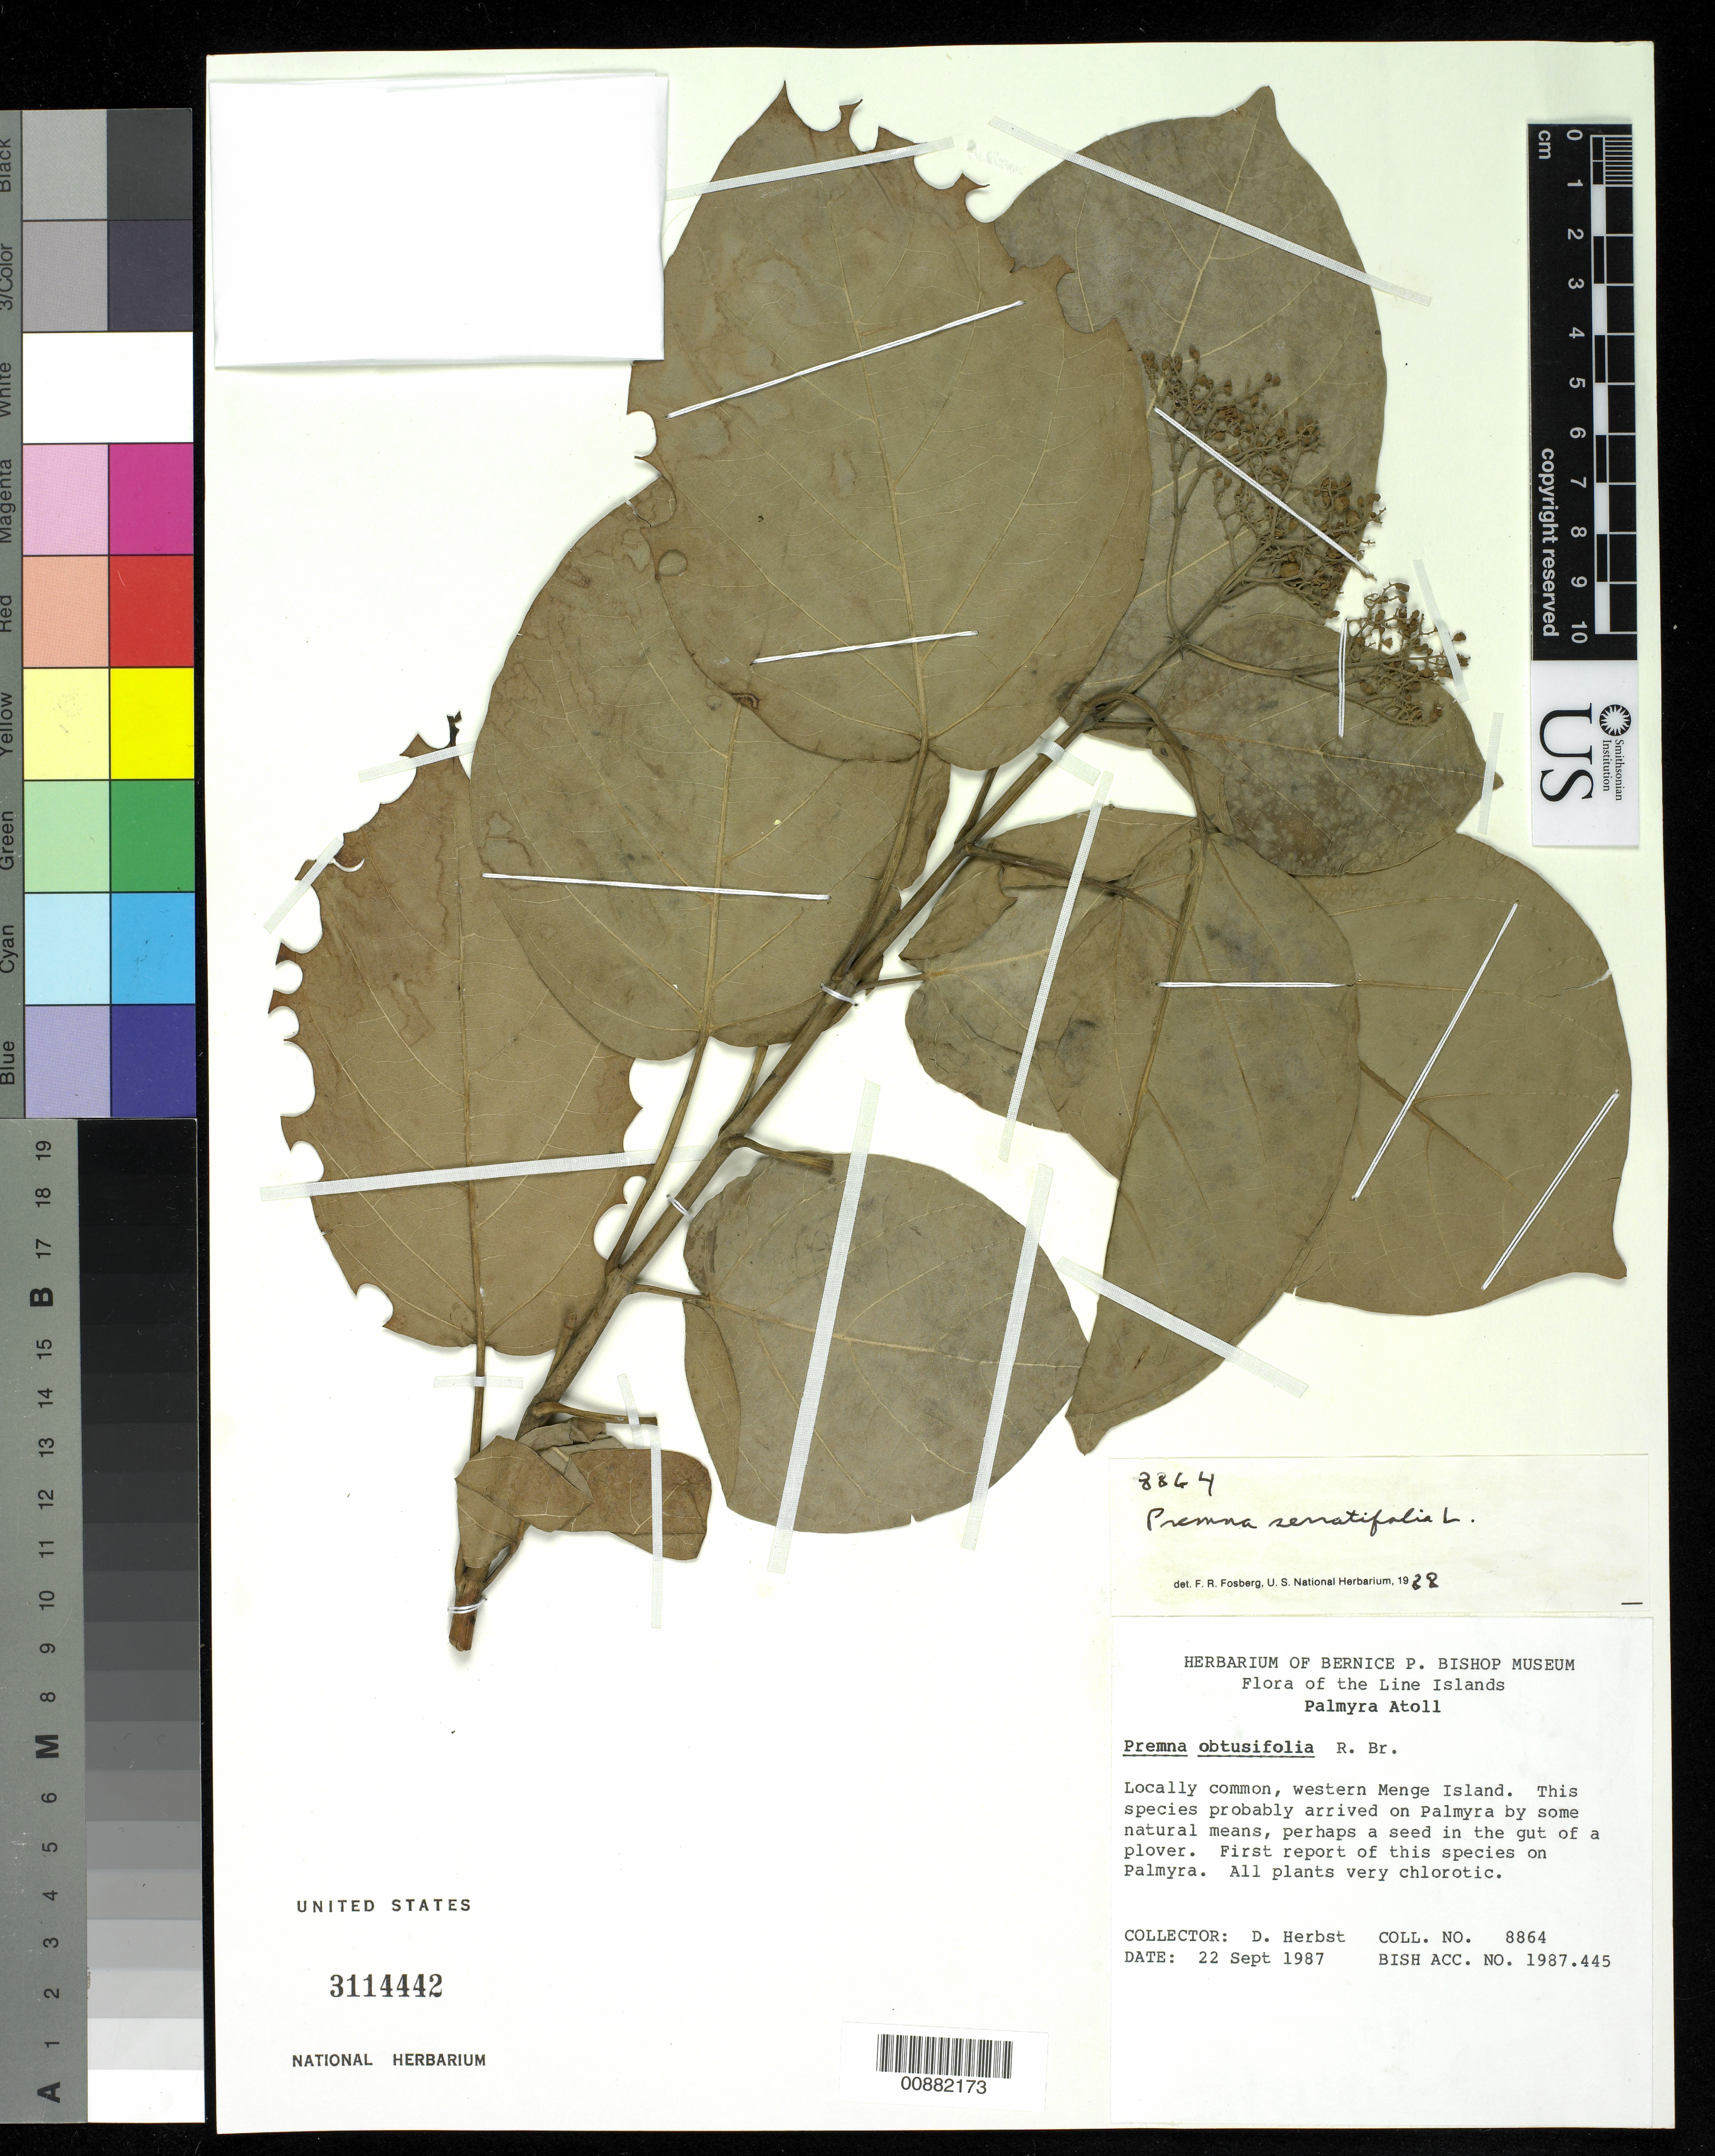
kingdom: Plantae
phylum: Tracheophyta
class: Magnoliopsida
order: Lamiales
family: Lamiaceae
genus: Premna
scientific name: Premna serratifolia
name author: L.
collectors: D. R. Herbst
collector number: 8864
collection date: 1987-09-22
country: U.S. Administered Pacific Islands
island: Palmyra Atoll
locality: Menge Islet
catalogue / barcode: US 2114442